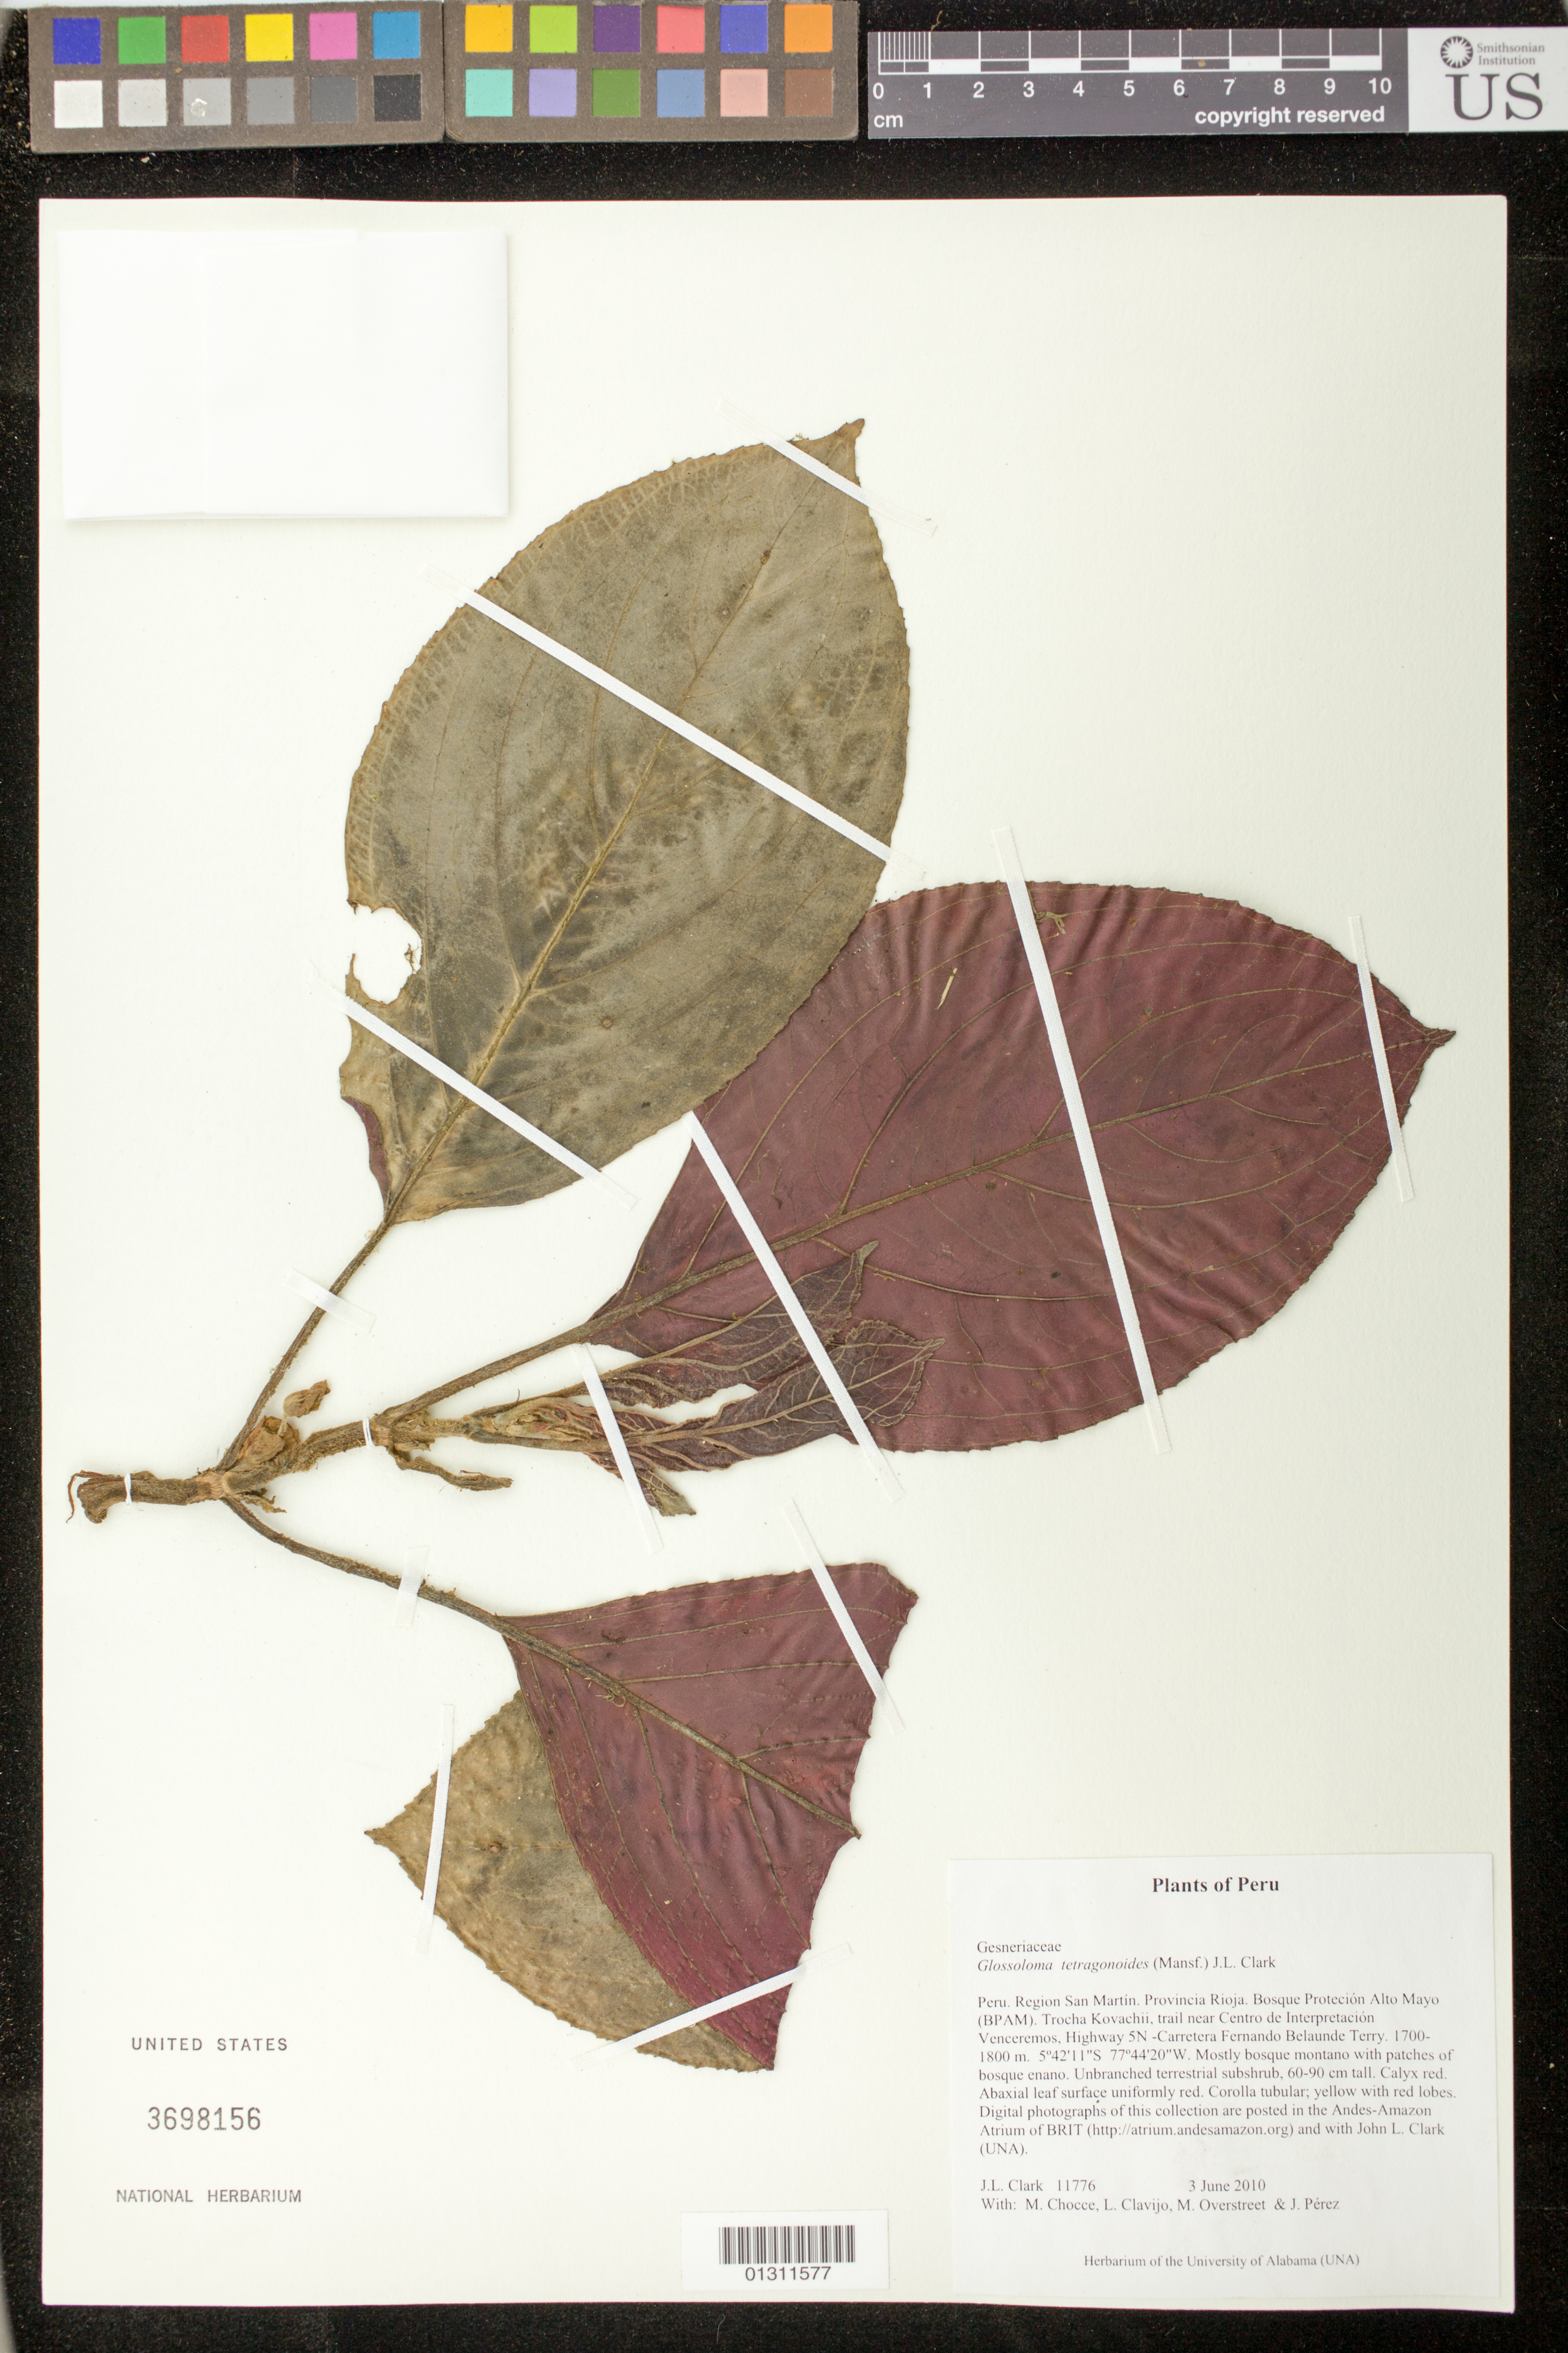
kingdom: Plantae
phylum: Tracheophyta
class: Magnoliopsida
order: Lamiales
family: Gesneriaceae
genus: Glossoloma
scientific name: Glossoloma tetragonoides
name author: (Mansf.) J.L. Clark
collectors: J. L. Clark, M. Chocce, L. Clavijo, M. Overstreet & J. Perez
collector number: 11776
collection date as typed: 03 Jun 2010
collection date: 2010-06-03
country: Peru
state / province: San Martín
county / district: Rioja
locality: Region San Martin, Bosque Protecion Alto Mayo (BPAM). Trocha Kovachii, trail near Centro de Interpretacion Venceremos, Highway 5N-Carretera Fernando Belaunde Terry.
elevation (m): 1700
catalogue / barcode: US 3698156